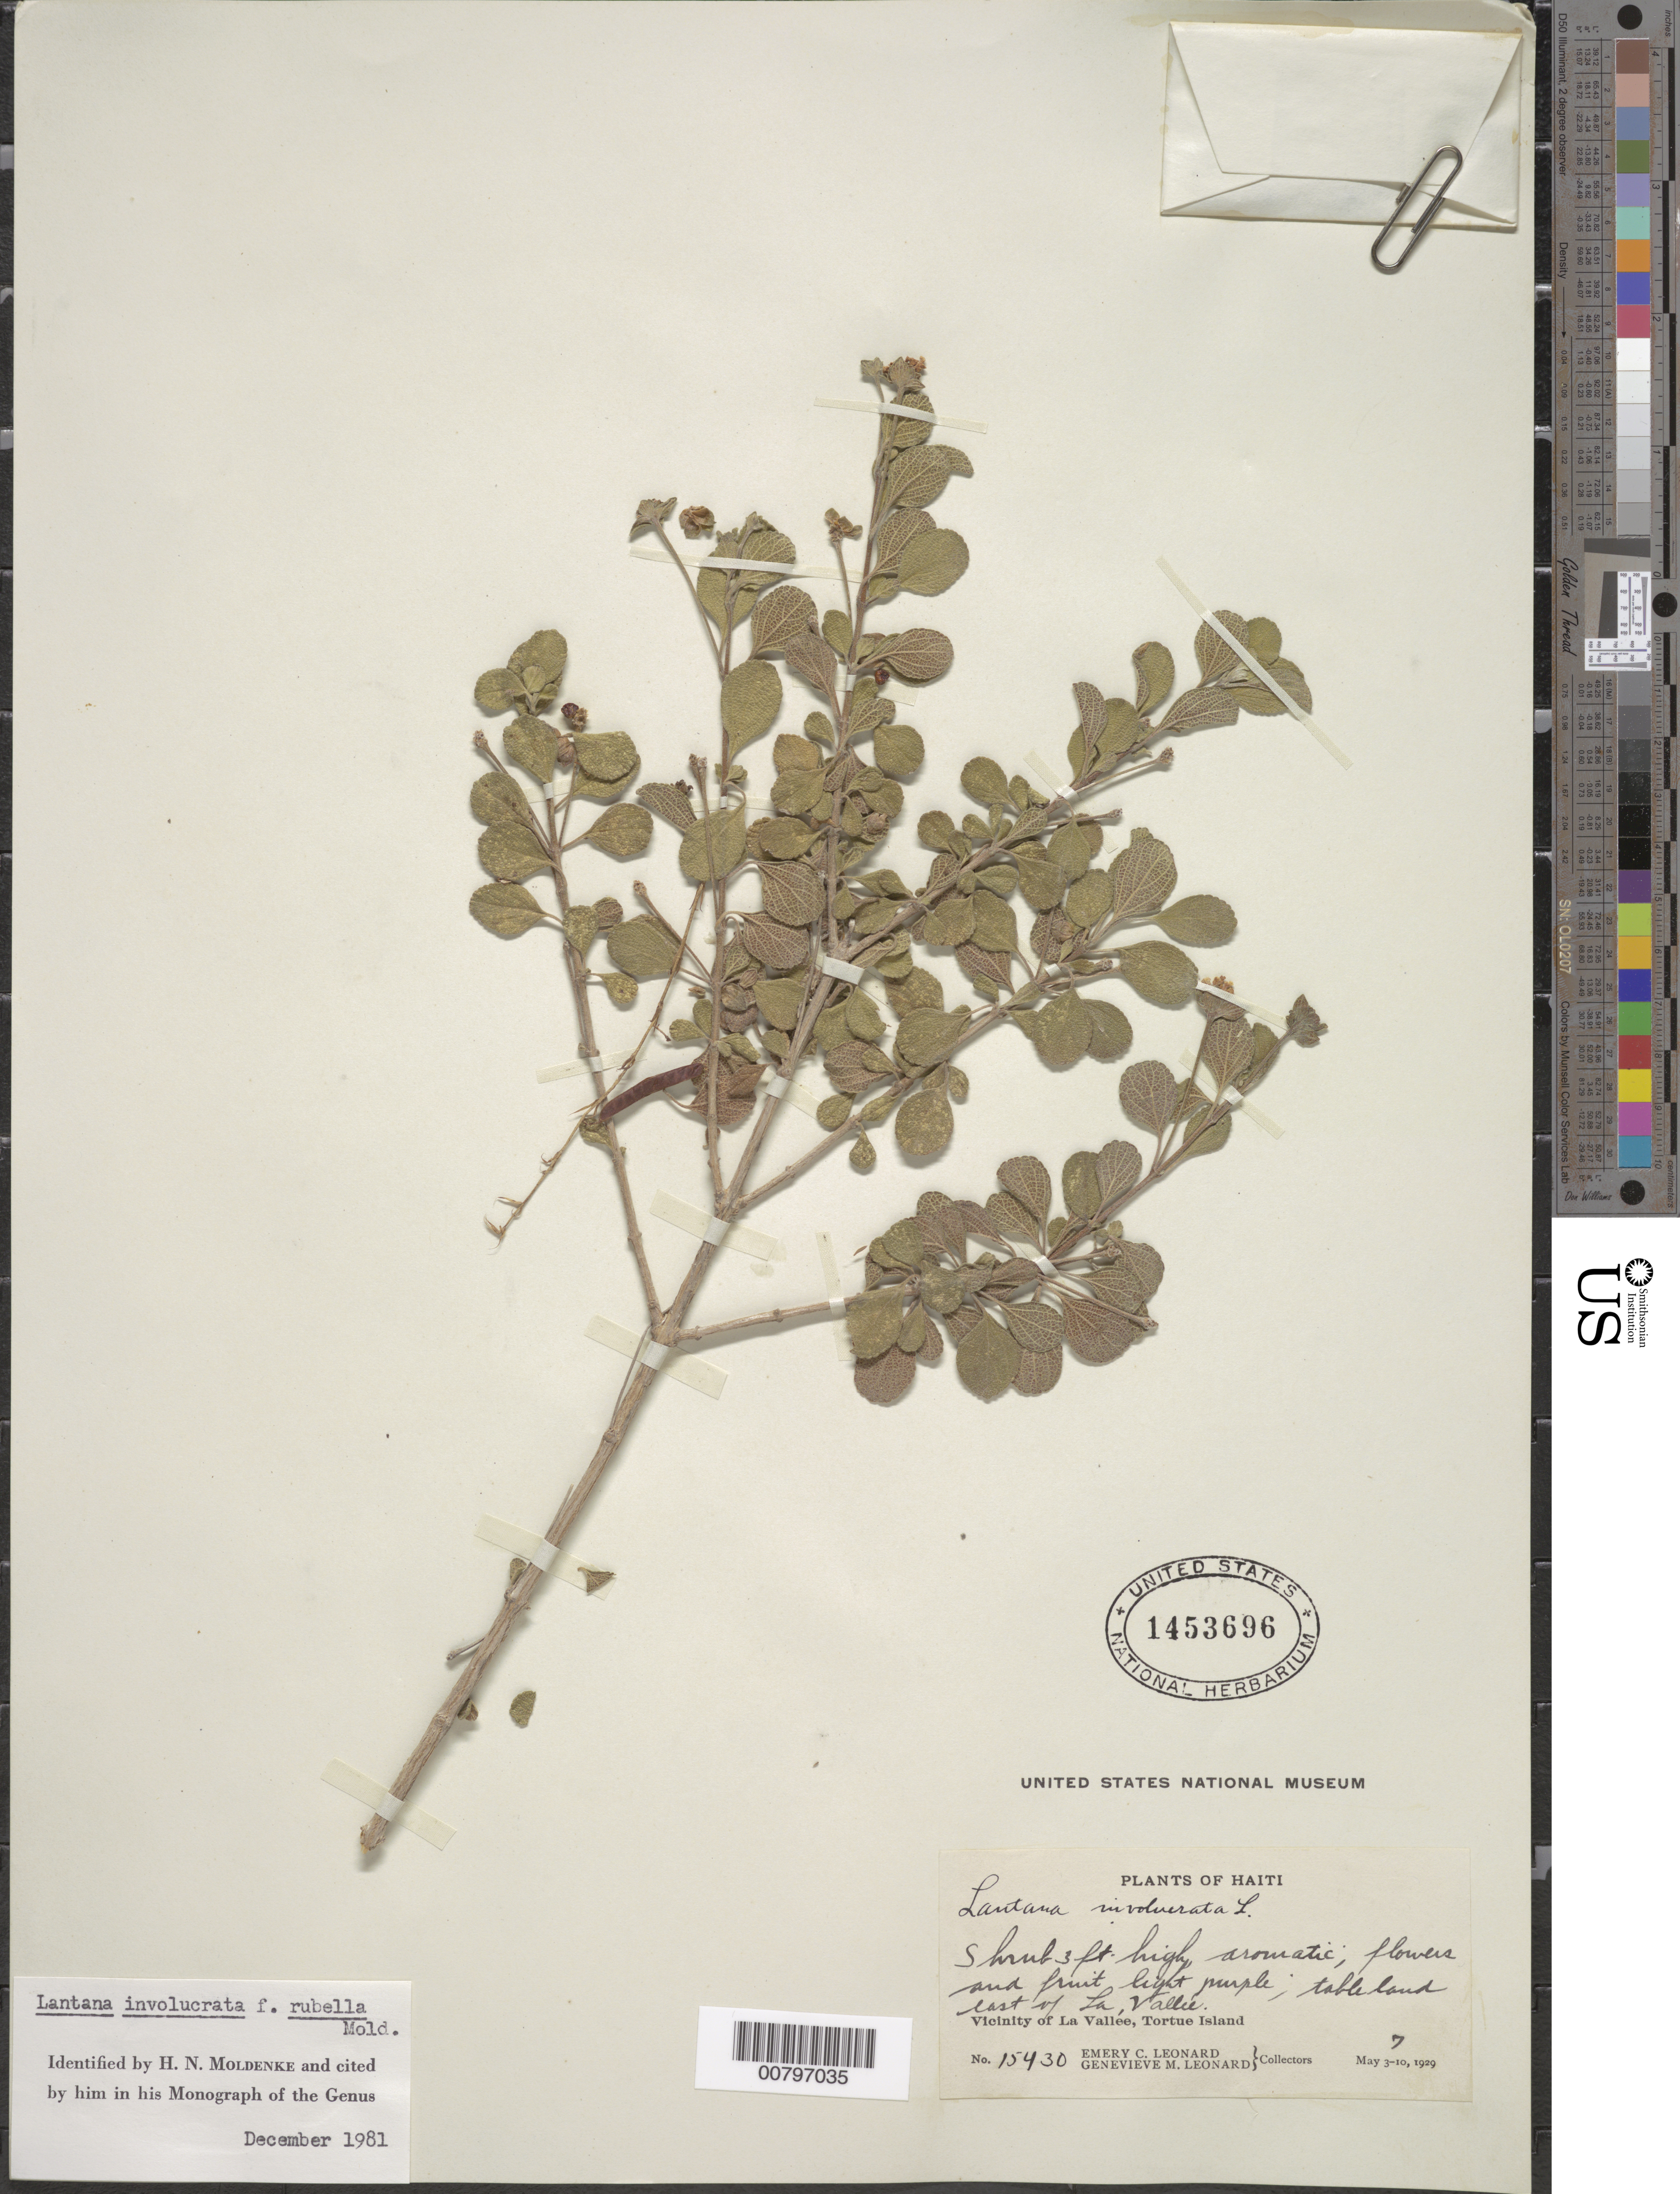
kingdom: Plantae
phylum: Tracheophyta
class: Magnoliopsida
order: Lamiales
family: Verbenaceae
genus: Lantana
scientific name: Lantana involucrata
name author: L.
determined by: Moldenke, H. N.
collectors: E. C. Leonard & G. M. Leonard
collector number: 15430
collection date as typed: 07 May 1929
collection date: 1929-05-07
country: Haiti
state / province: Nord-Ouest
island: Île de la Tortue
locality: E of La Vallée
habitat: Table land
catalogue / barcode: US 1453696